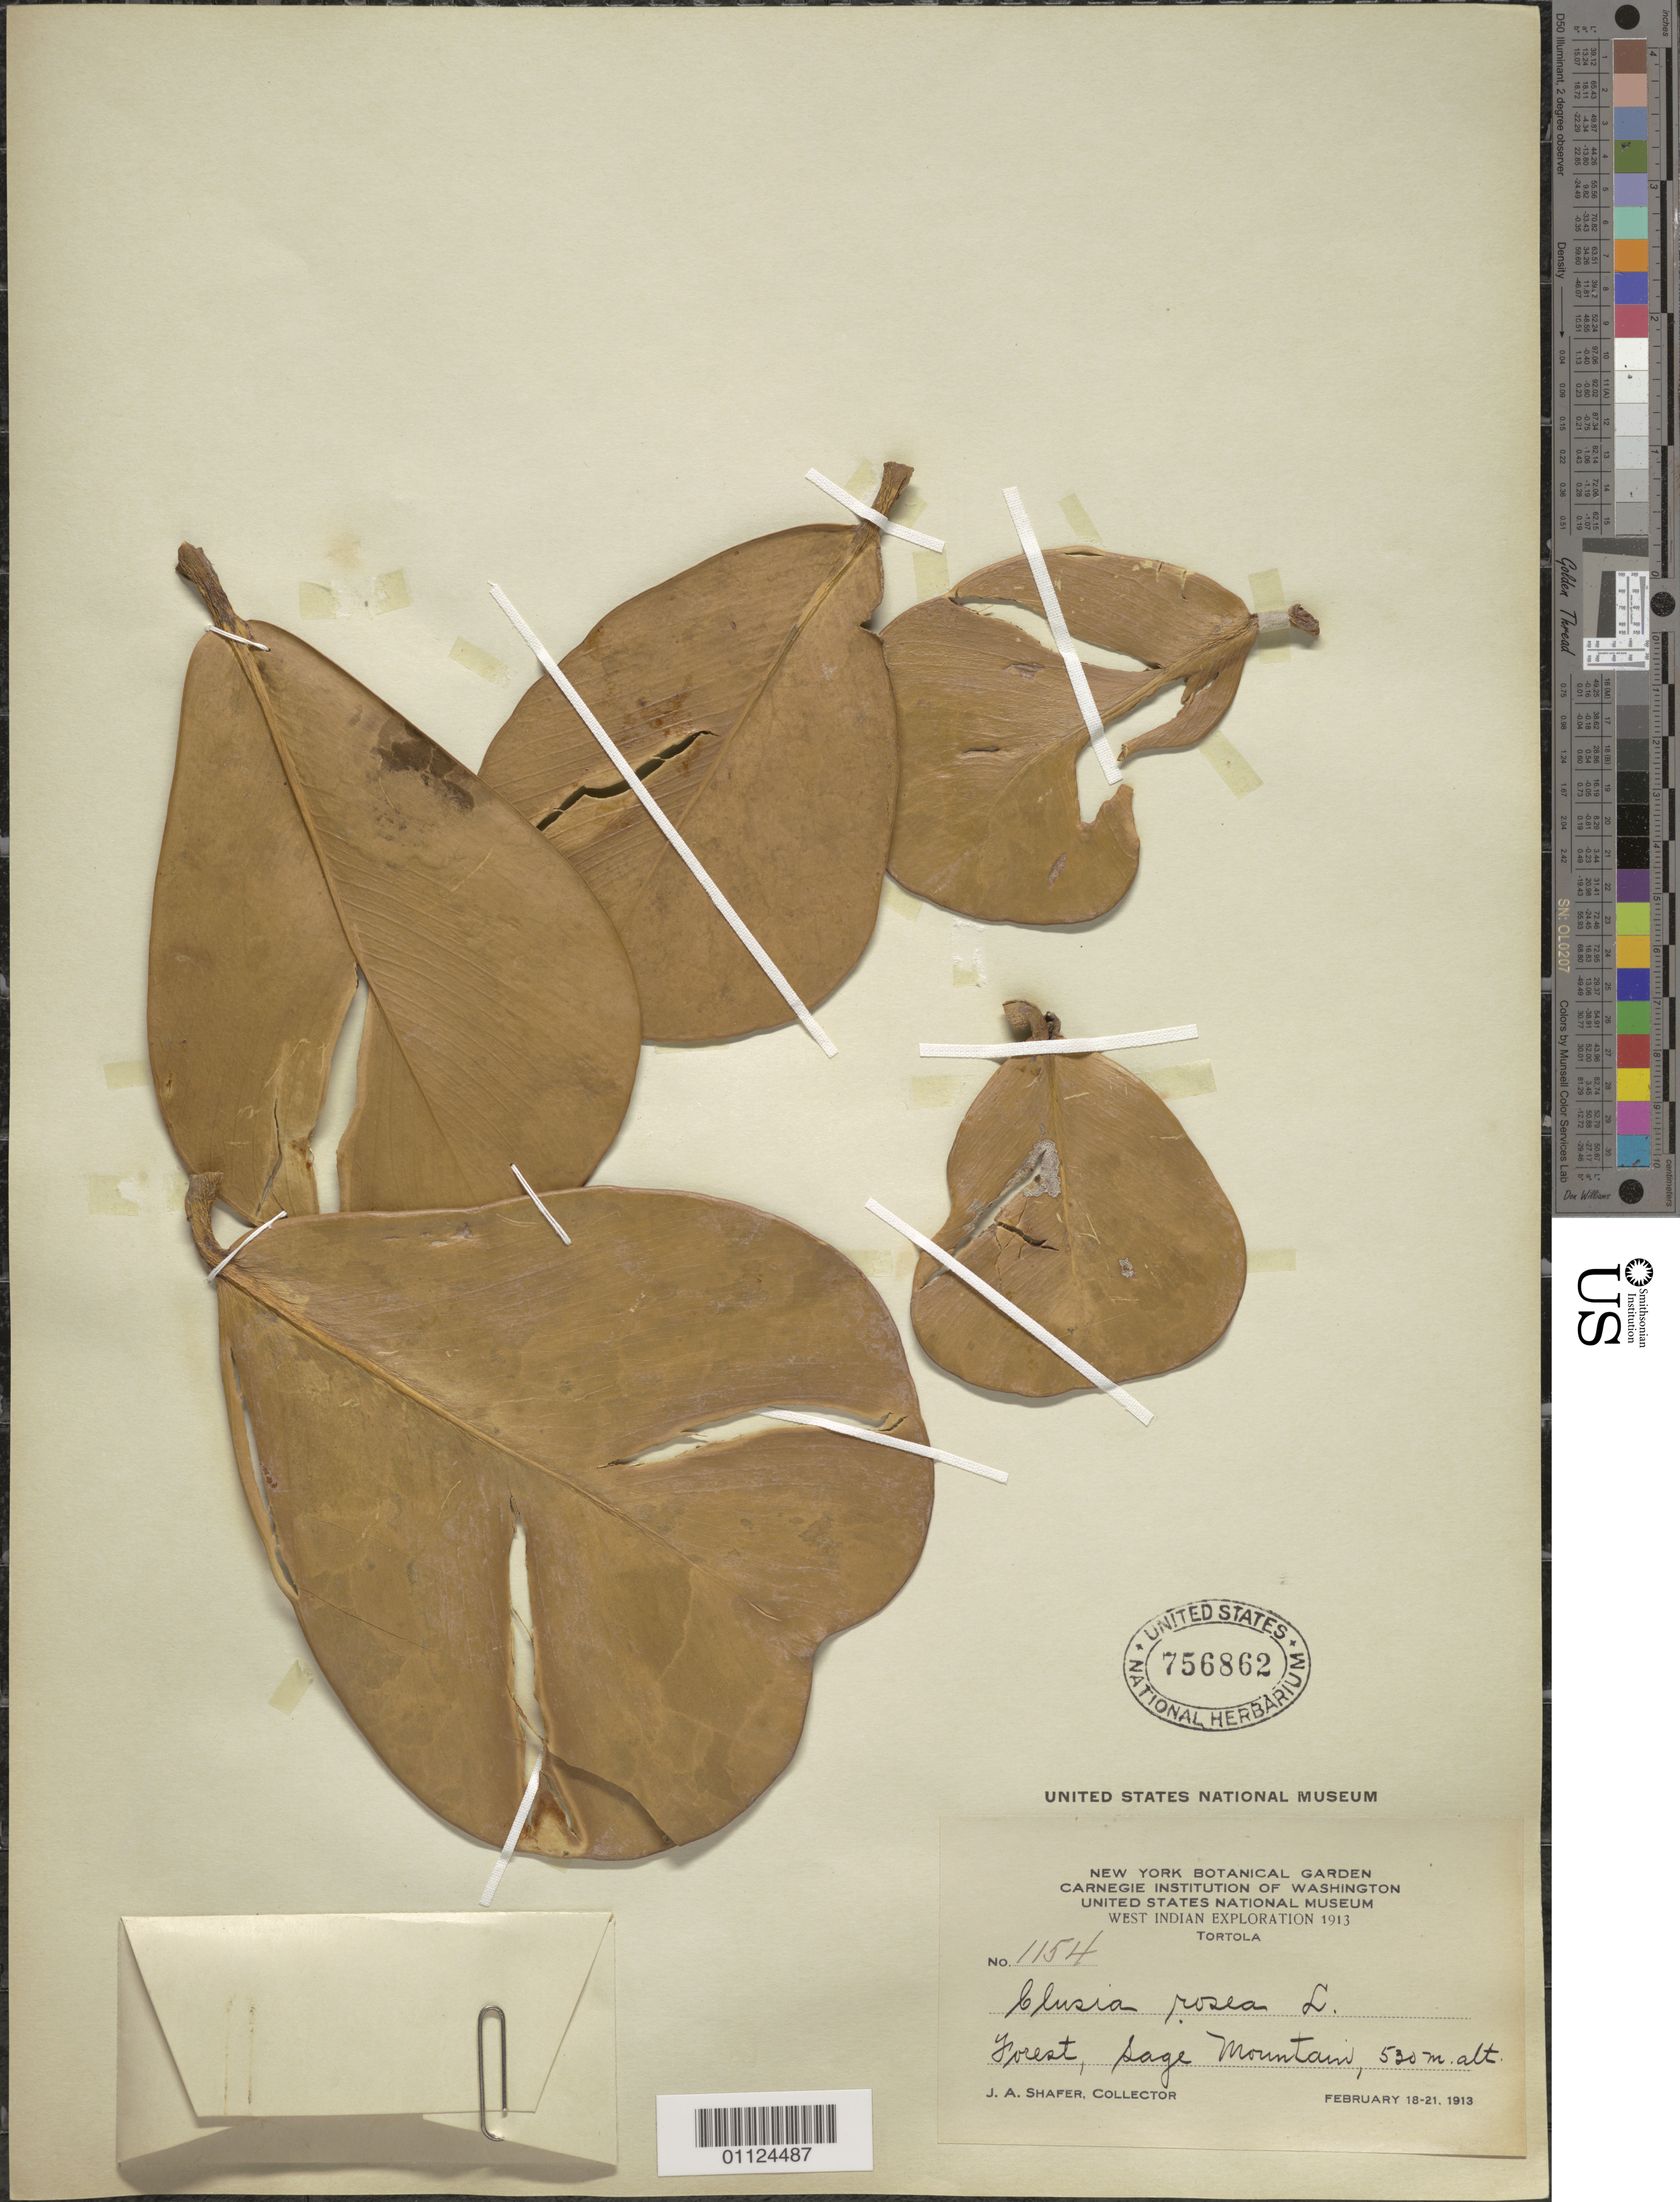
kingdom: Plantae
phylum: Tracheophyta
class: Magnoliopsida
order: Malpighiales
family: Clusiaceae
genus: Clusia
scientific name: Clusia rosea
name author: Jacq.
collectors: J. A. Shafer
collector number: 1154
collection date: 1913-02-18/1913-02-21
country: British Virgin Islands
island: Tortola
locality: Sage Mountain. Tortola I.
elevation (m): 520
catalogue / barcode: US 756862